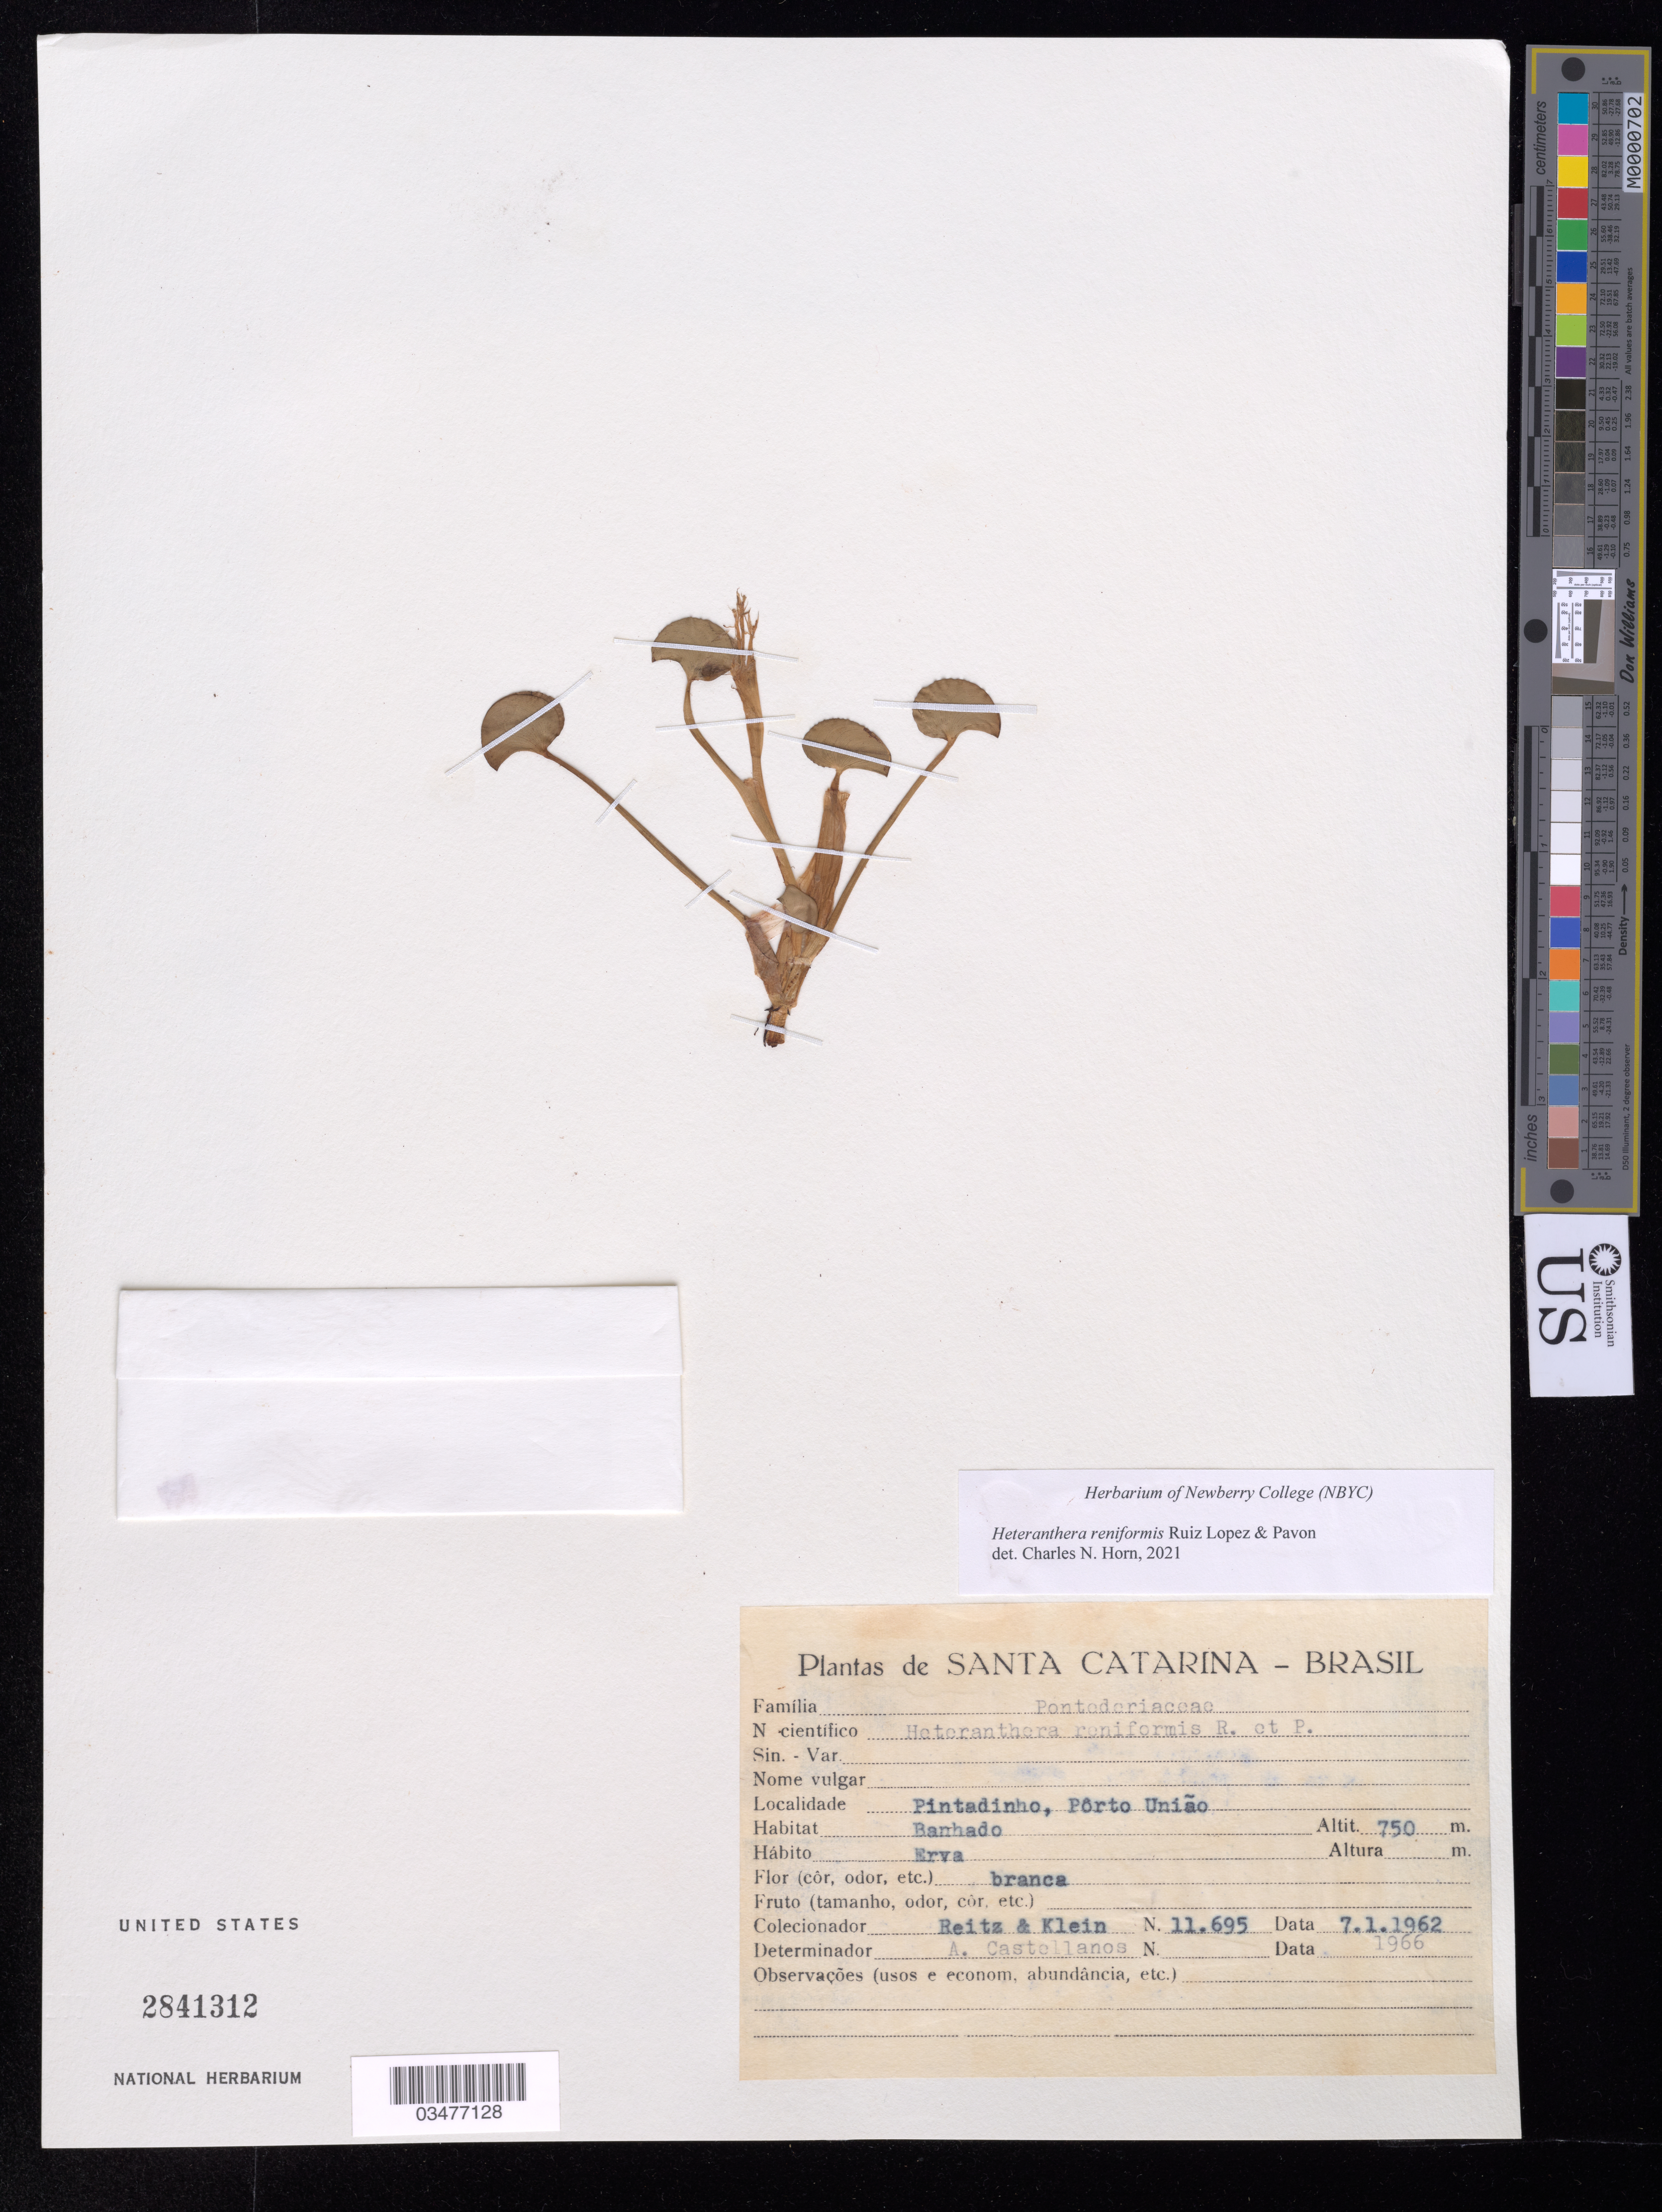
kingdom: Plantae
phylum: Tracheophyta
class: Liliopsida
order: Commelinales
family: Pontederiaceae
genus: Heteranthera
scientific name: Heteranthera reniformis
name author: Ruiz & Pav.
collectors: Reitz & Klein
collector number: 11695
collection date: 1962-01-07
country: Brazil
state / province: Santa Catarina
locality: Printadinho, Pôrto União.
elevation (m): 750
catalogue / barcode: US 2841312